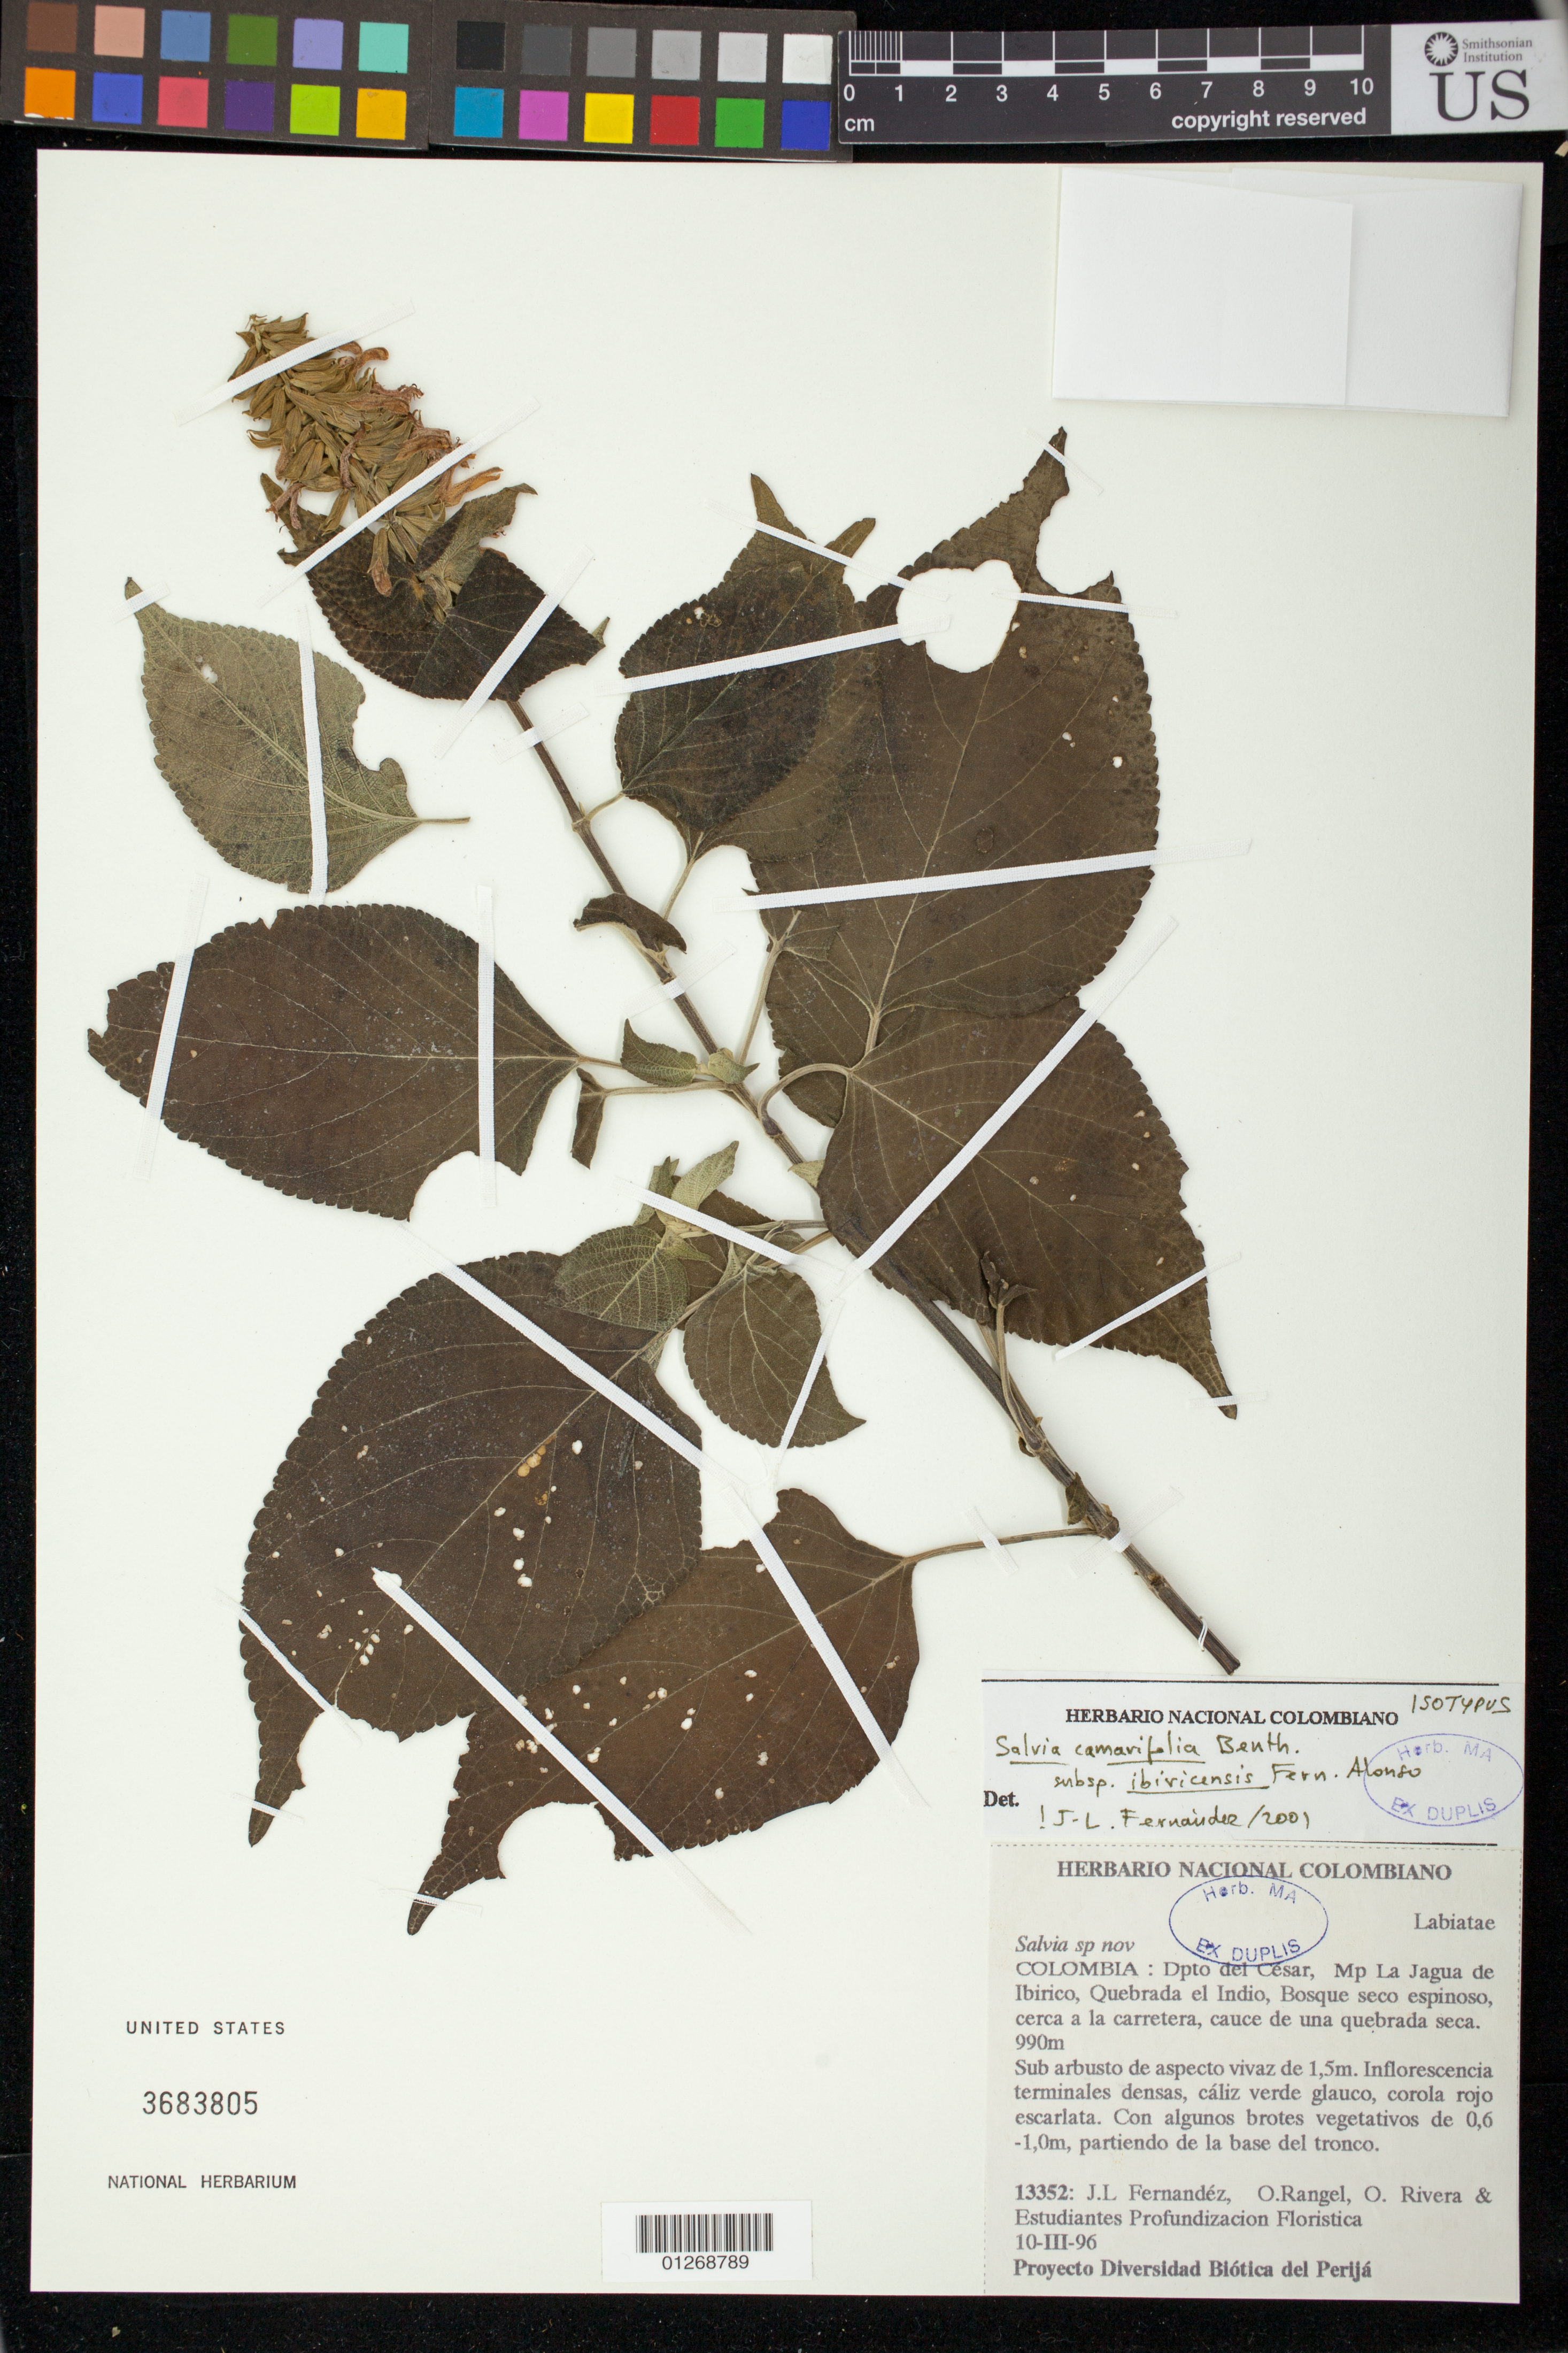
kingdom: Plantae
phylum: Tracheophyta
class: Magnoliopsida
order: Lamiales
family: Lamiaceae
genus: Salvia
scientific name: Salvia camarifolia var. ibiricensis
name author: Fern. Alonso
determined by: Fernández-Alonso, J. L.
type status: Isotype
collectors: J. L. Fernández-Alonso, O. Rangel, O. Rivera & Estudiantes Profundizacion Floristica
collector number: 13352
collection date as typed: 28 Jan 1996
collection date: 1996-01-28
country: Colombia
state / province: César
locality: Dpto. del César, Mp. La Jagua de Ibirico, Quebrada el Indio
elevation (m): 990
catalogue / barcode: US 3683805